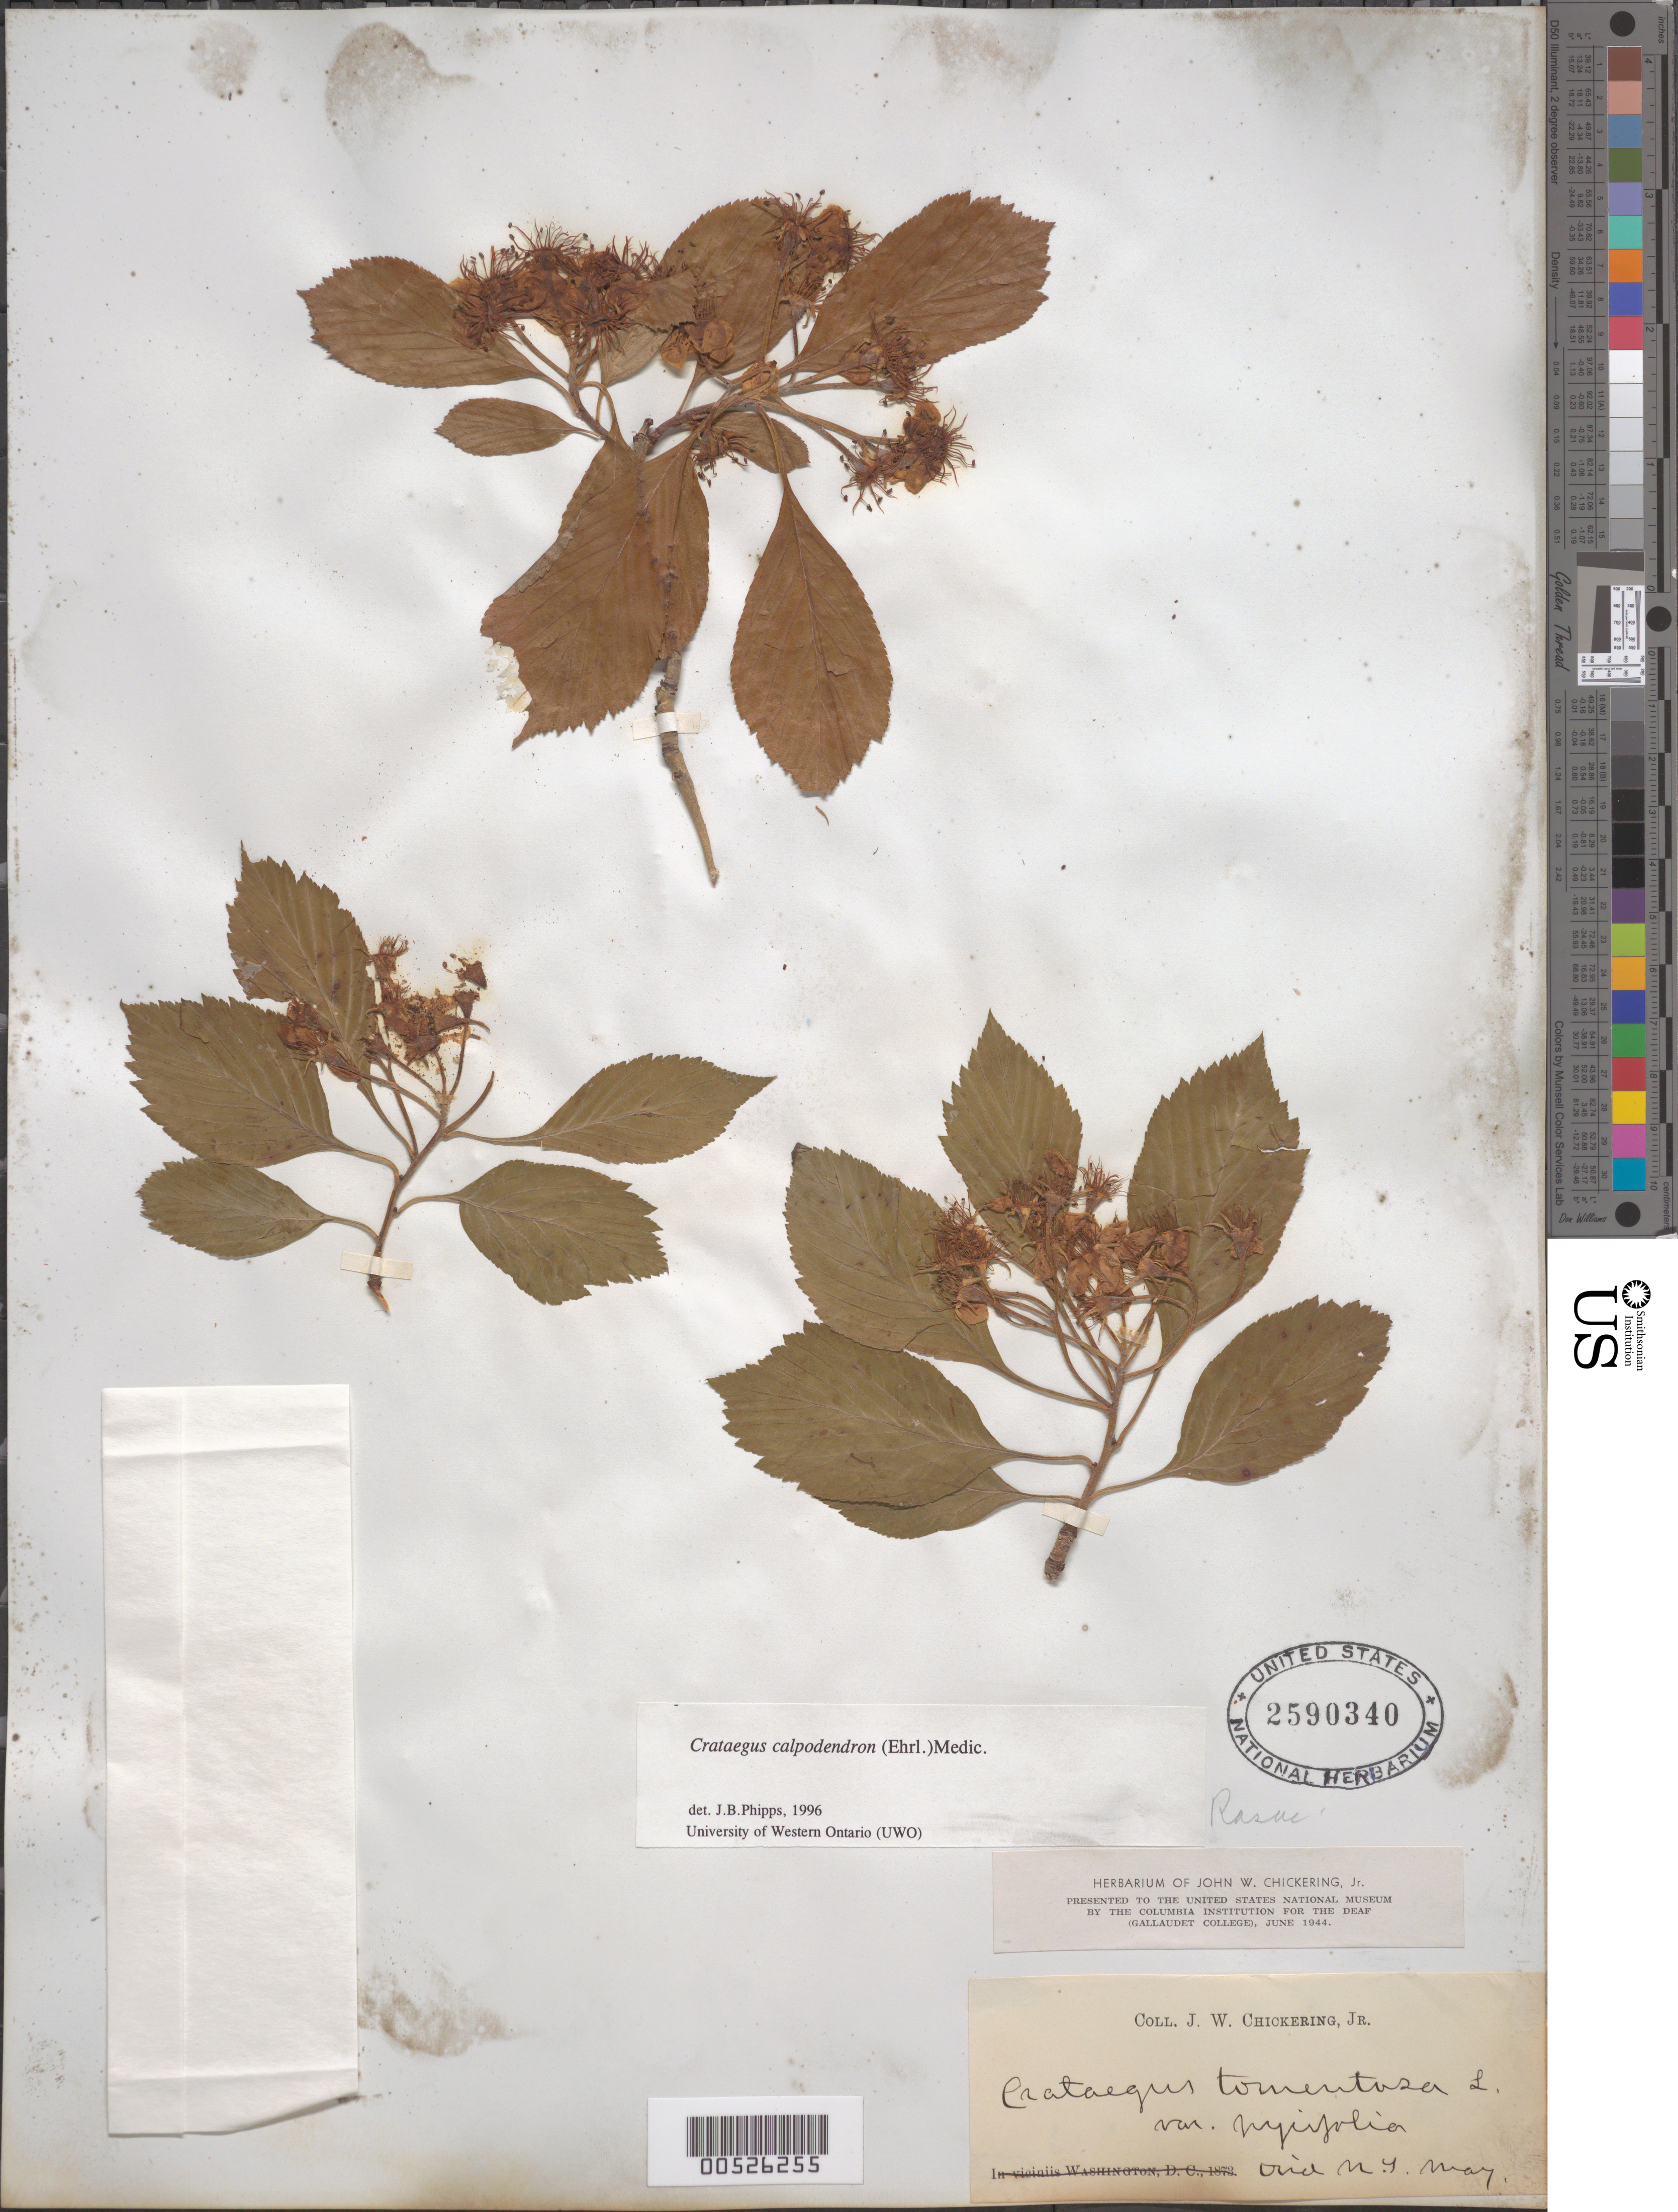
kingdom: Plantae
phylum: Tracheophyta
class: Magnoliopsida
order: Rosales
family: Rosaceae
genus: Crataegus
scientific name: Crataegus calpodendron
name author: (Ehrh.) Medik.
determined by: Phipps, James B., (UWO), University of Western Ontario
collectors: J. W. Chickering Jr.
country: United States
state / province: New York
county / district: Seneca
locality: Ovid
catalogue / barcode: US 2590340